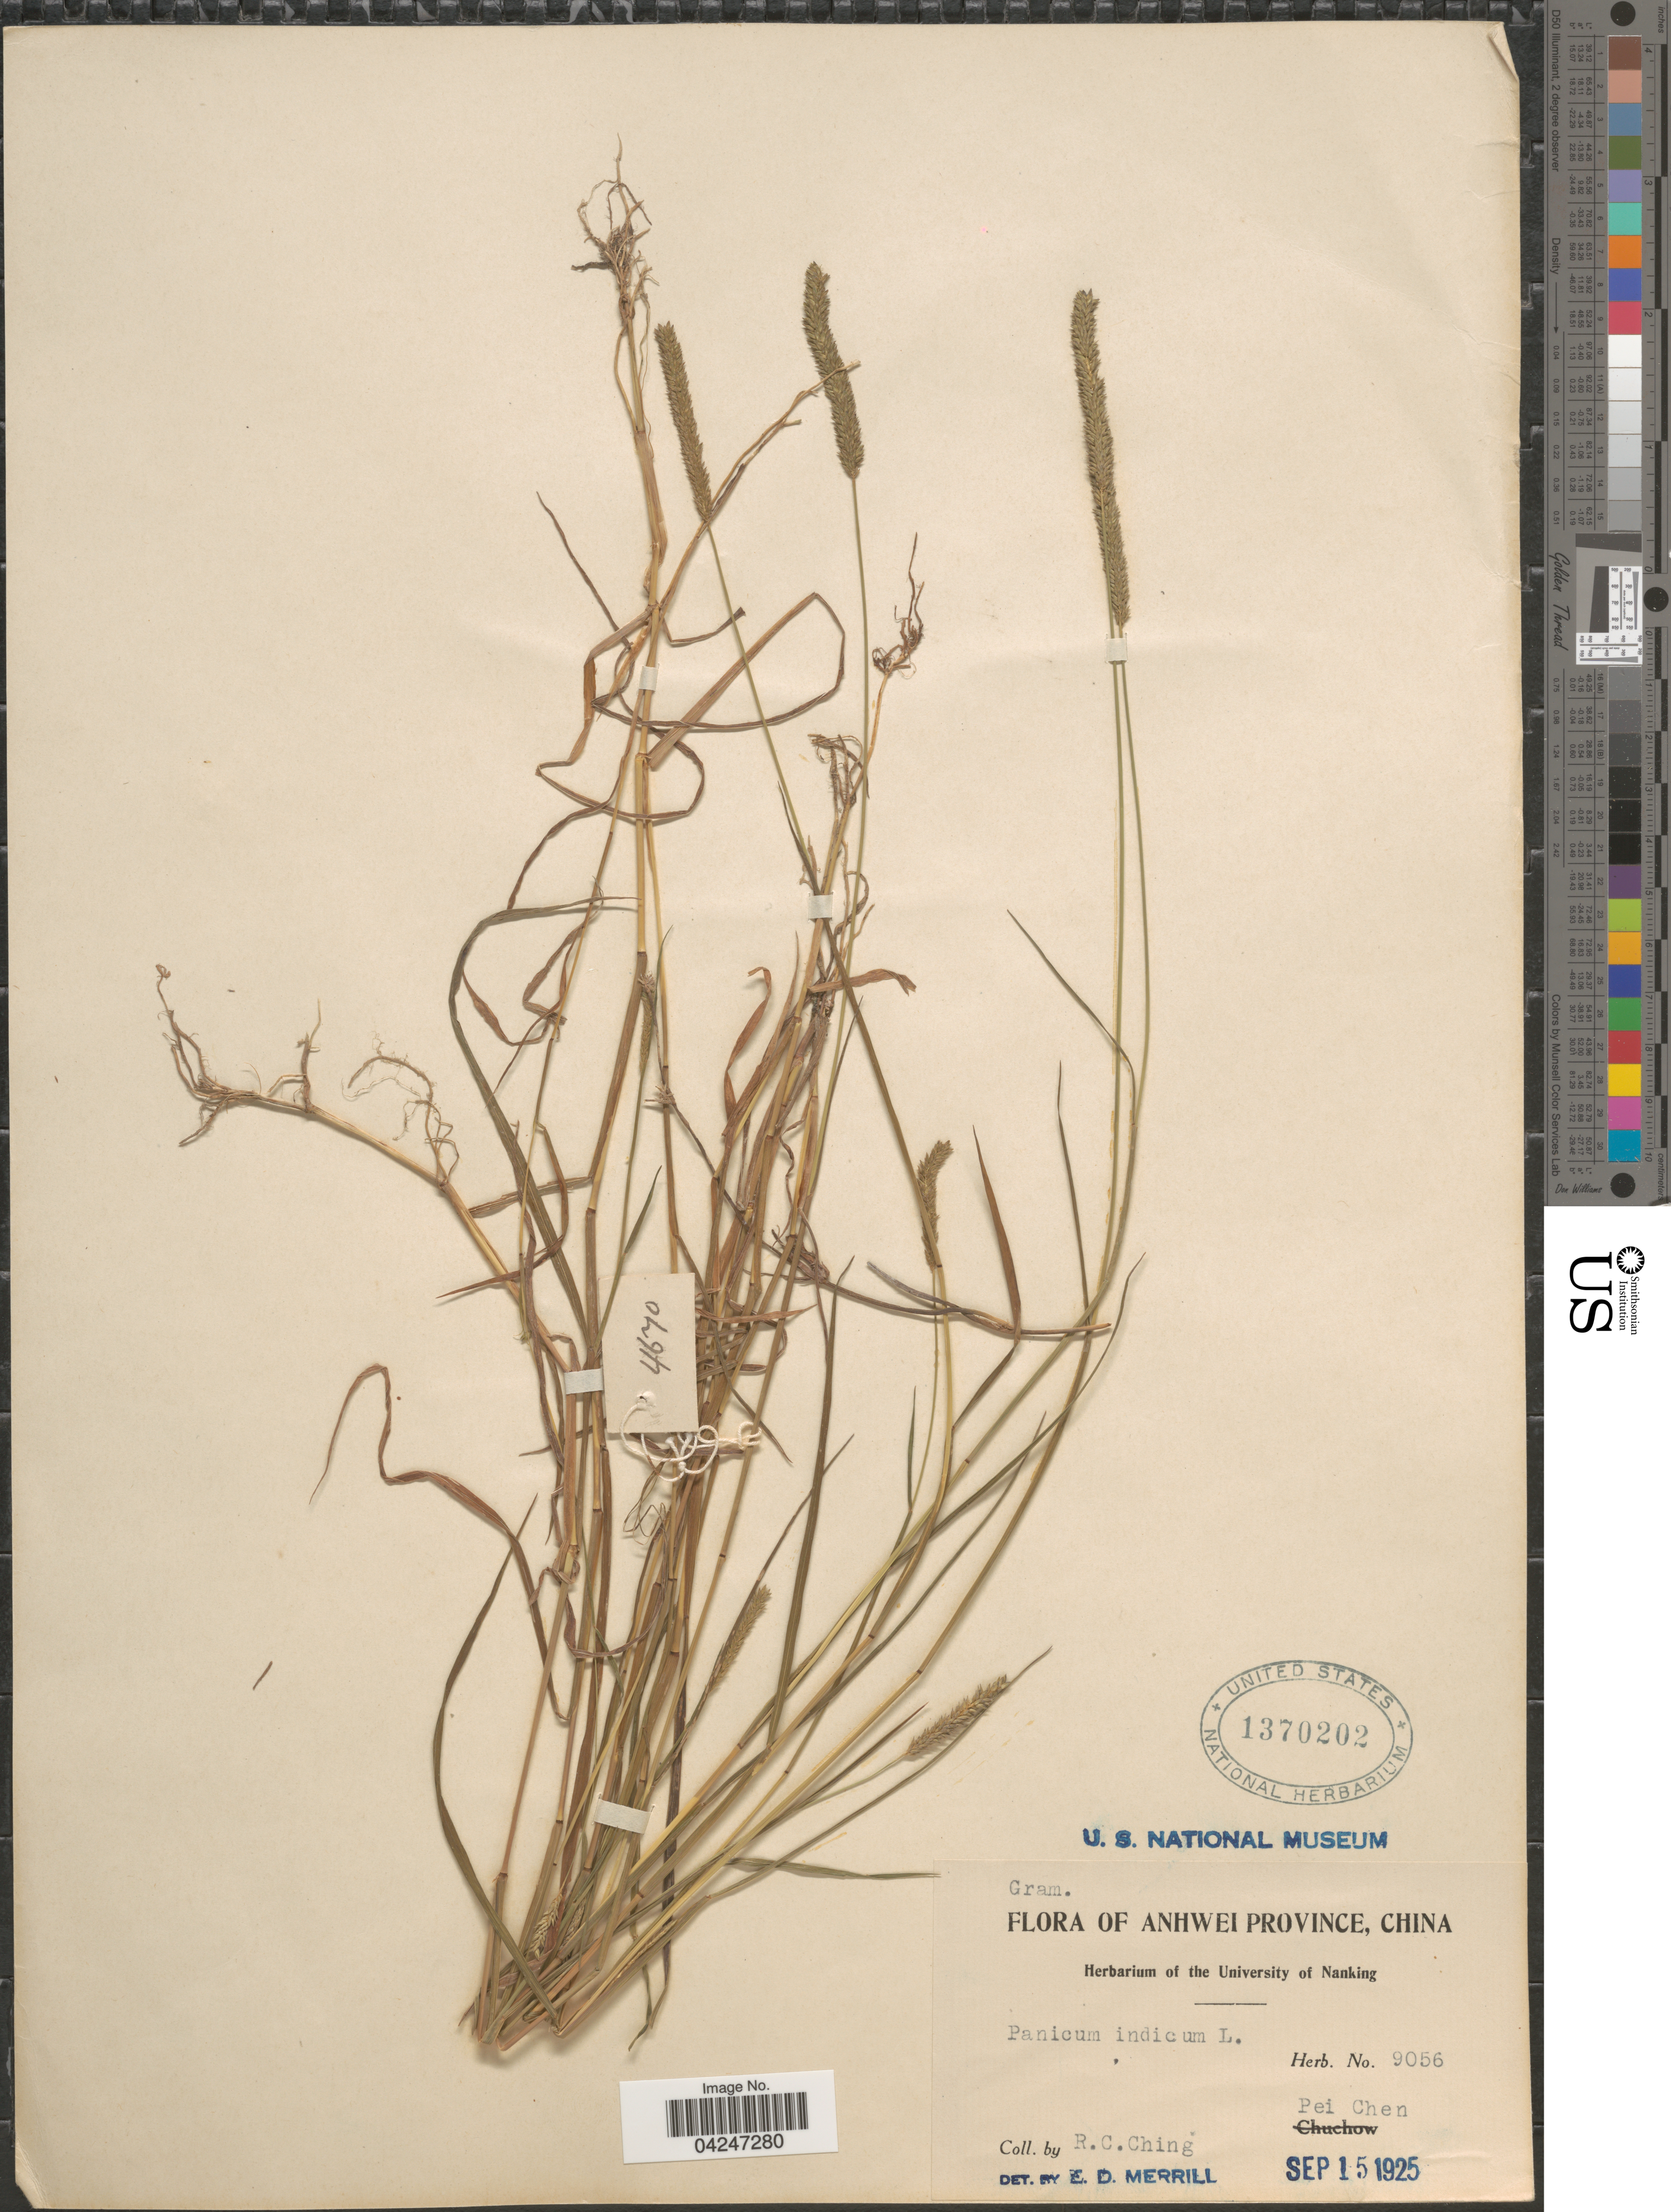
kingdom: Plantae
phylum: Tracheophyta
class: Liliopsida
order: Poales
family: Poaceae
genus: Sacciolepis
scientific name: Sacciolepis indica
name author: (L.) Chase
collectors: R. C. Ching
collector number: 9056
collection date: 1925-09-15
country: China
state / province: Anhui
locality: Anhwei Province. Pei Chen.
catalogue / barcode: US 1370202